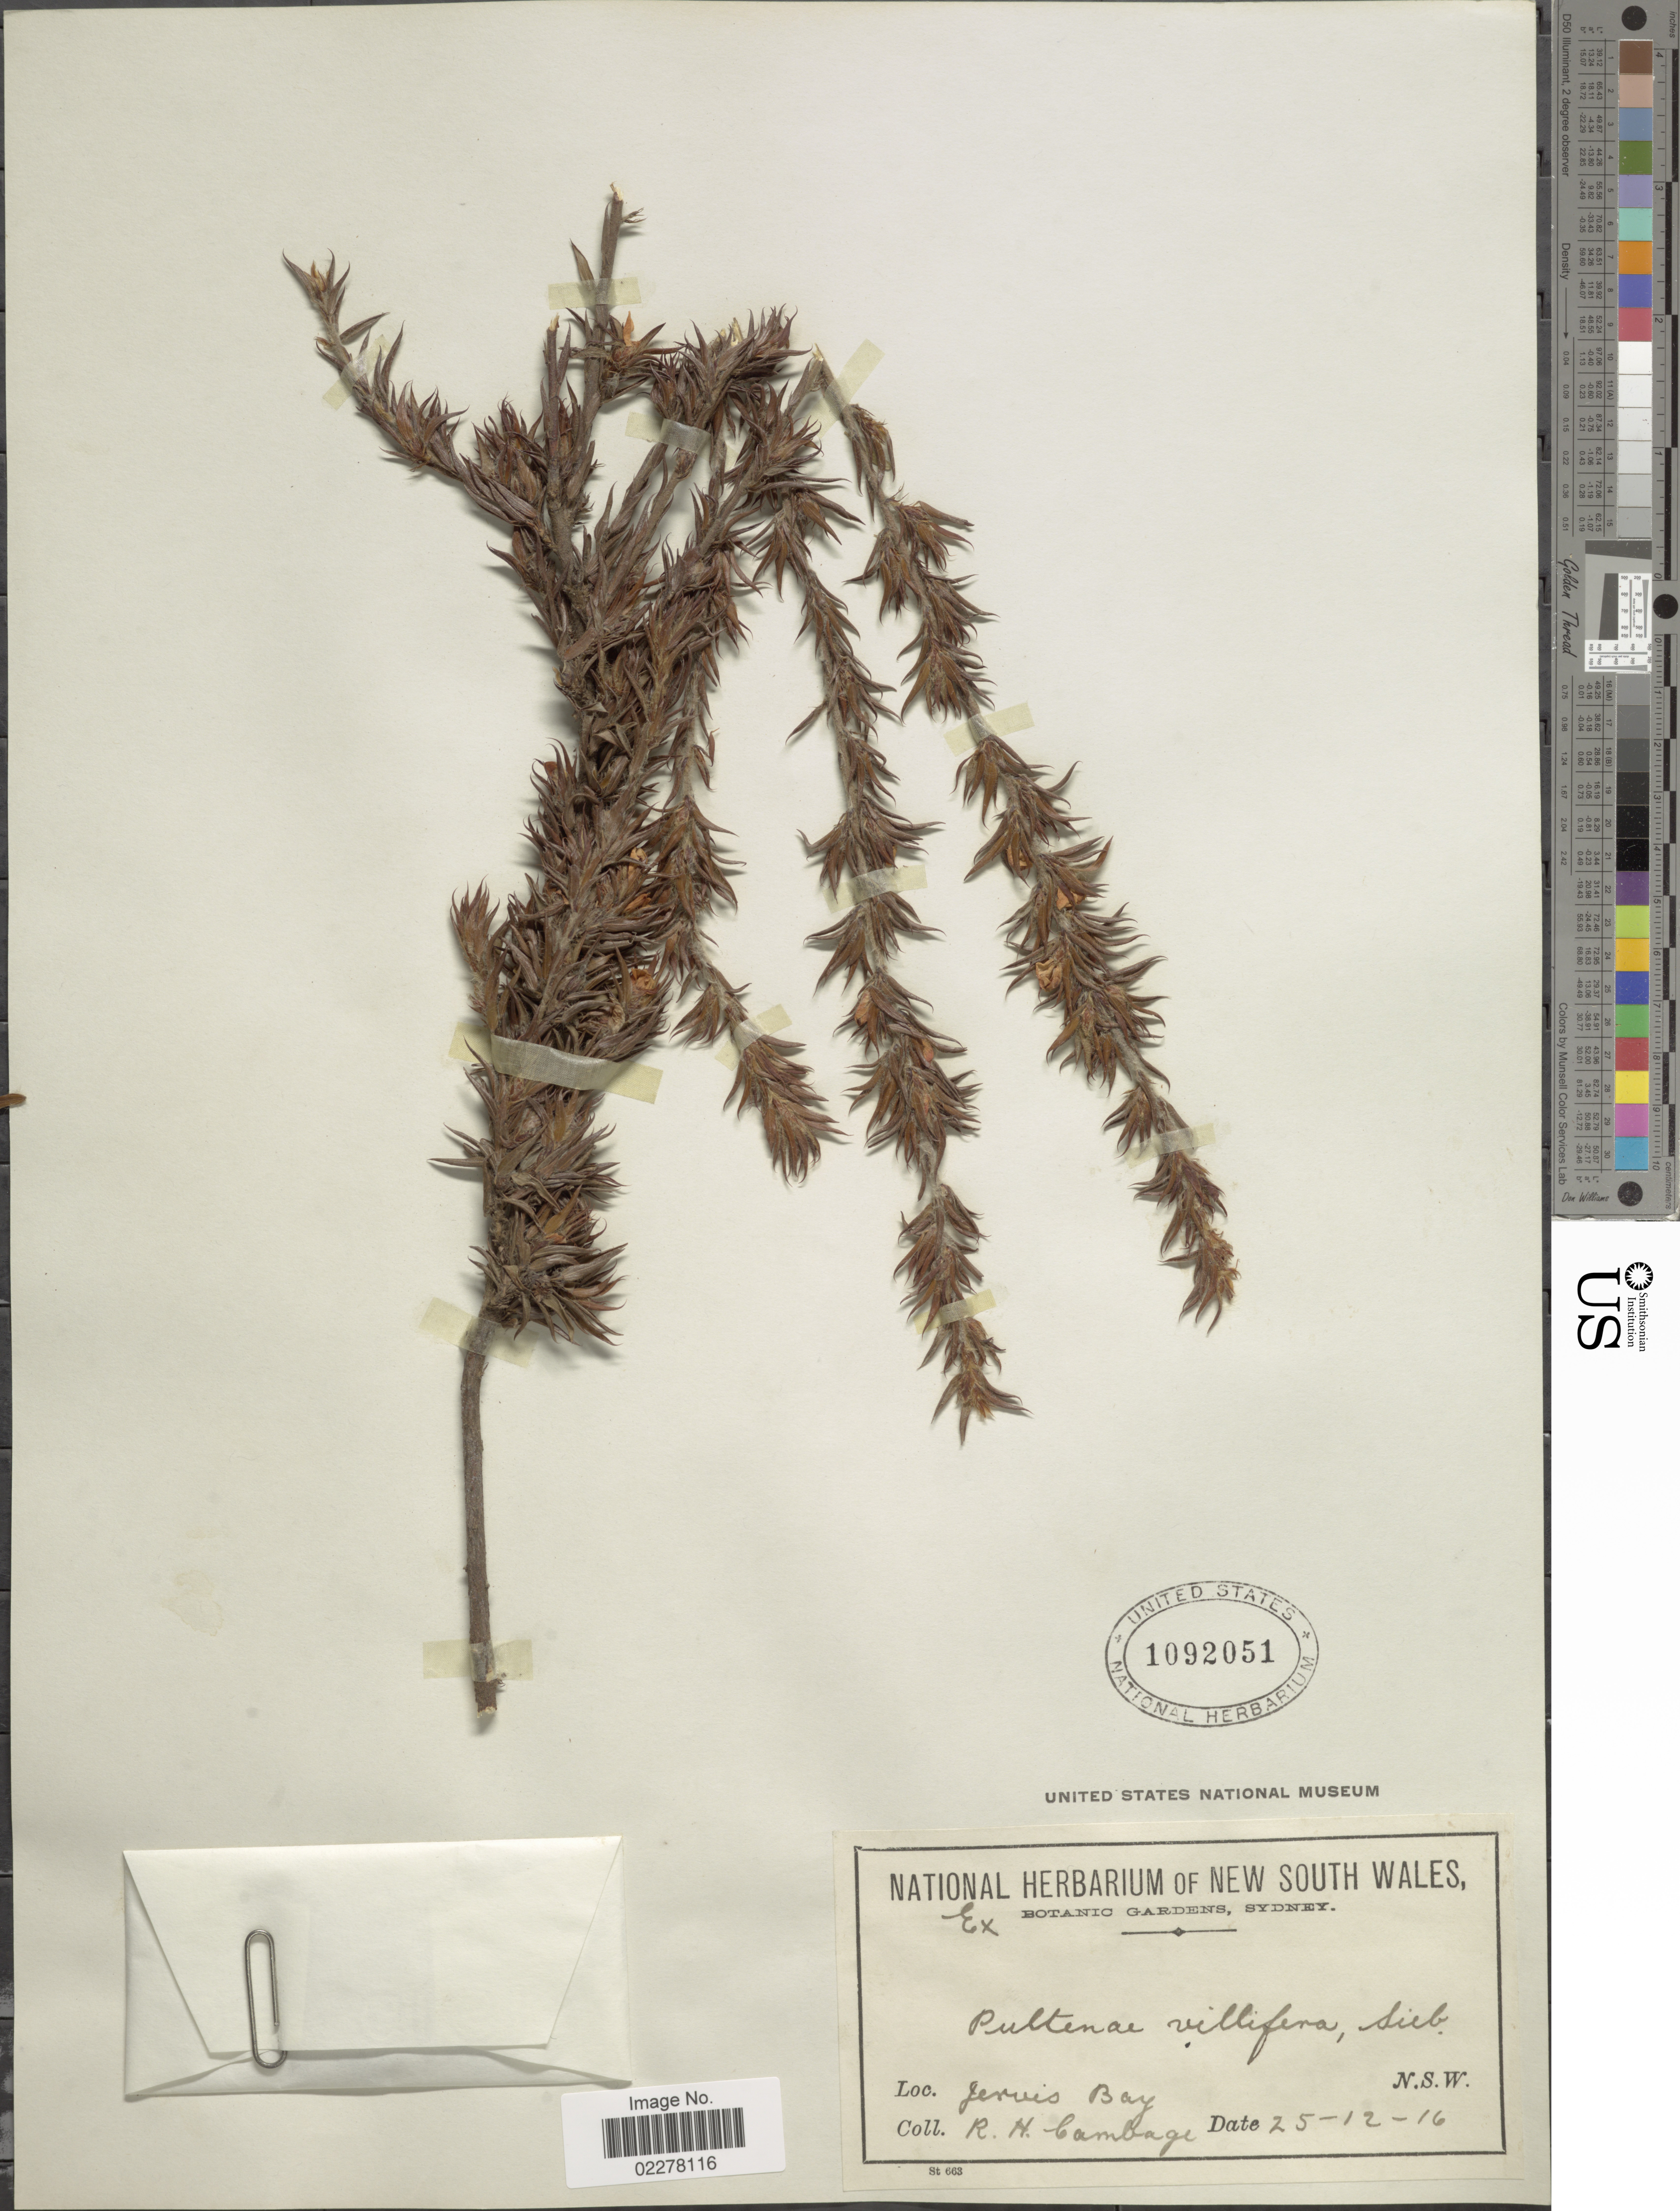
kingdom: Plantae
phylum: Tracheophyta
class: Magnoliopsida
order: Fabales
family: Fabaceae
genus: Pultenaea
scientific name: Pultenaea villifera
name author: DC.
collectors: R. Cambage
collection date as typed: Transcribed d/m/y: 25/12/16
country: Australia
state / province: New South Wales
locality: Jervis Bay. N.S.W.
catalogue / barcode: US 1092051